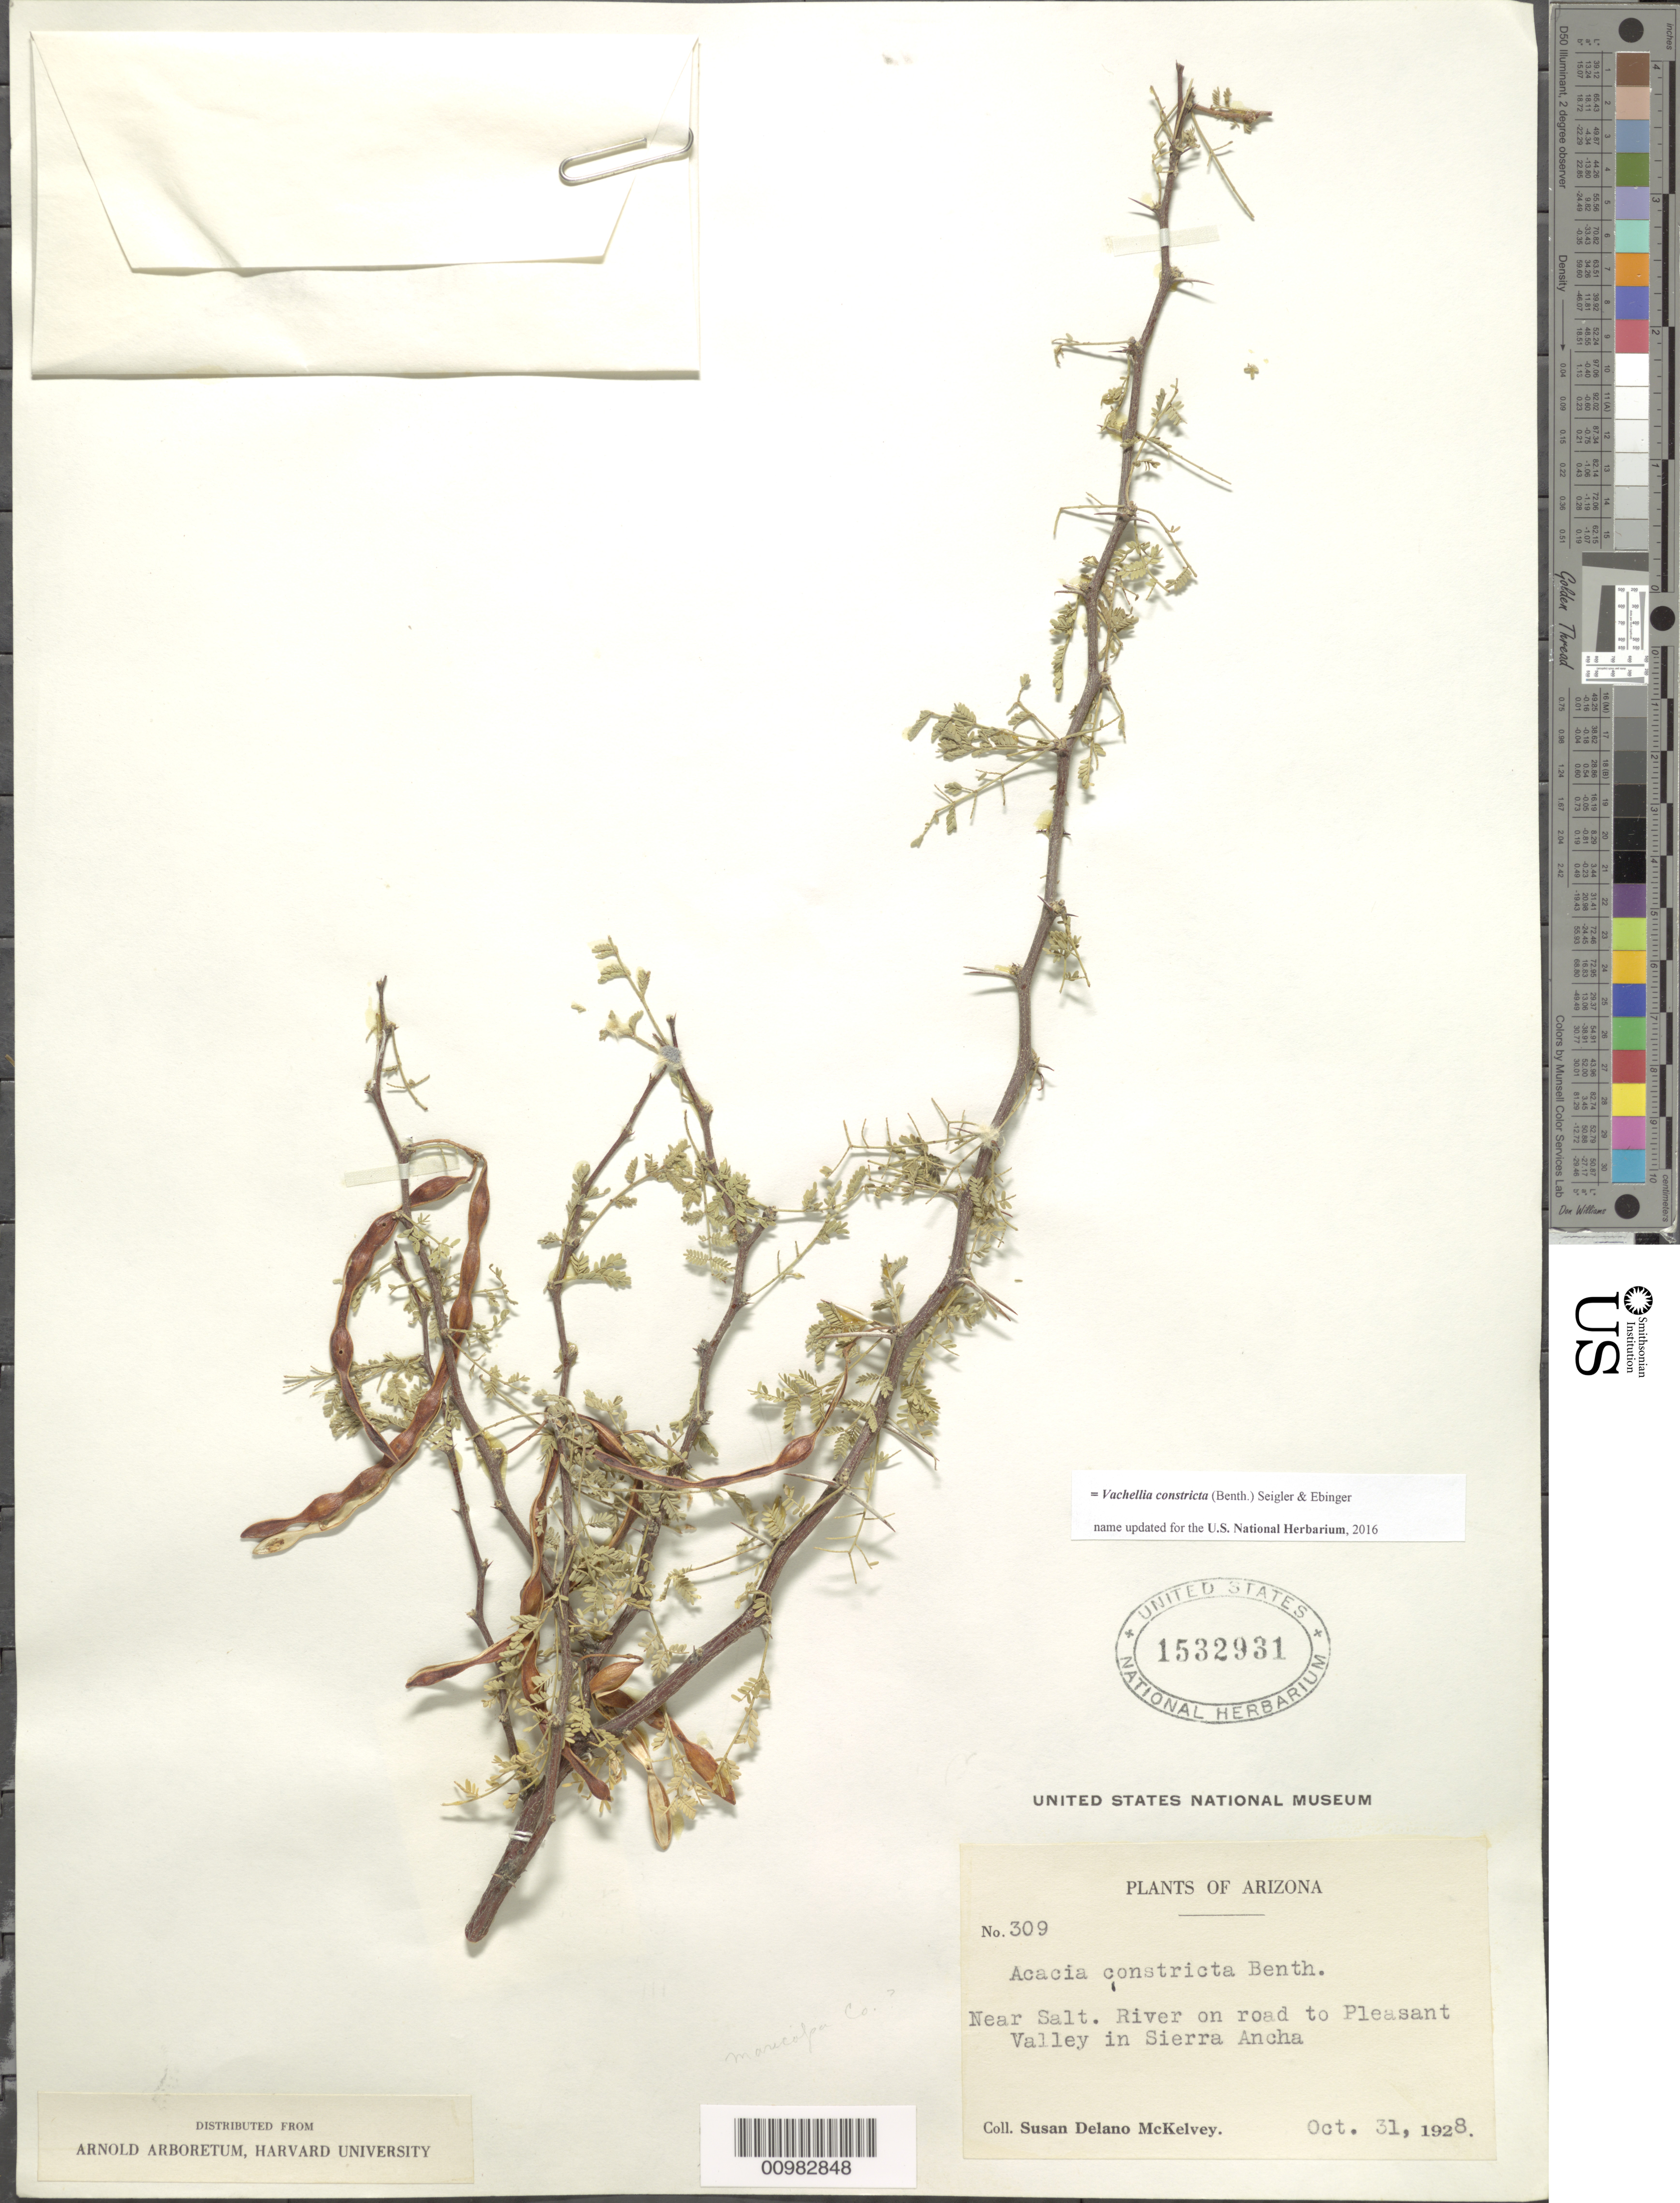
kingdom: Plantae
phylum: Tracheophyta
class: Magnoliopsida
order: Fabales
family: Fabaceae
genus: Vachellia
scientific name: Vachellia constricta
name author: (Benth.) Seigler & Ebinger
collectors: S. A. McKelvey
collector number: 309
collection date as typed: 31 Oct 1928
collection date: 1928-10-31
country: United States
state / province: Arizona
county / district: Gila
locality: Near Salt River on road to Pleasant Valley in Sierra Ancha.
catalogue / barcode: US 1532931